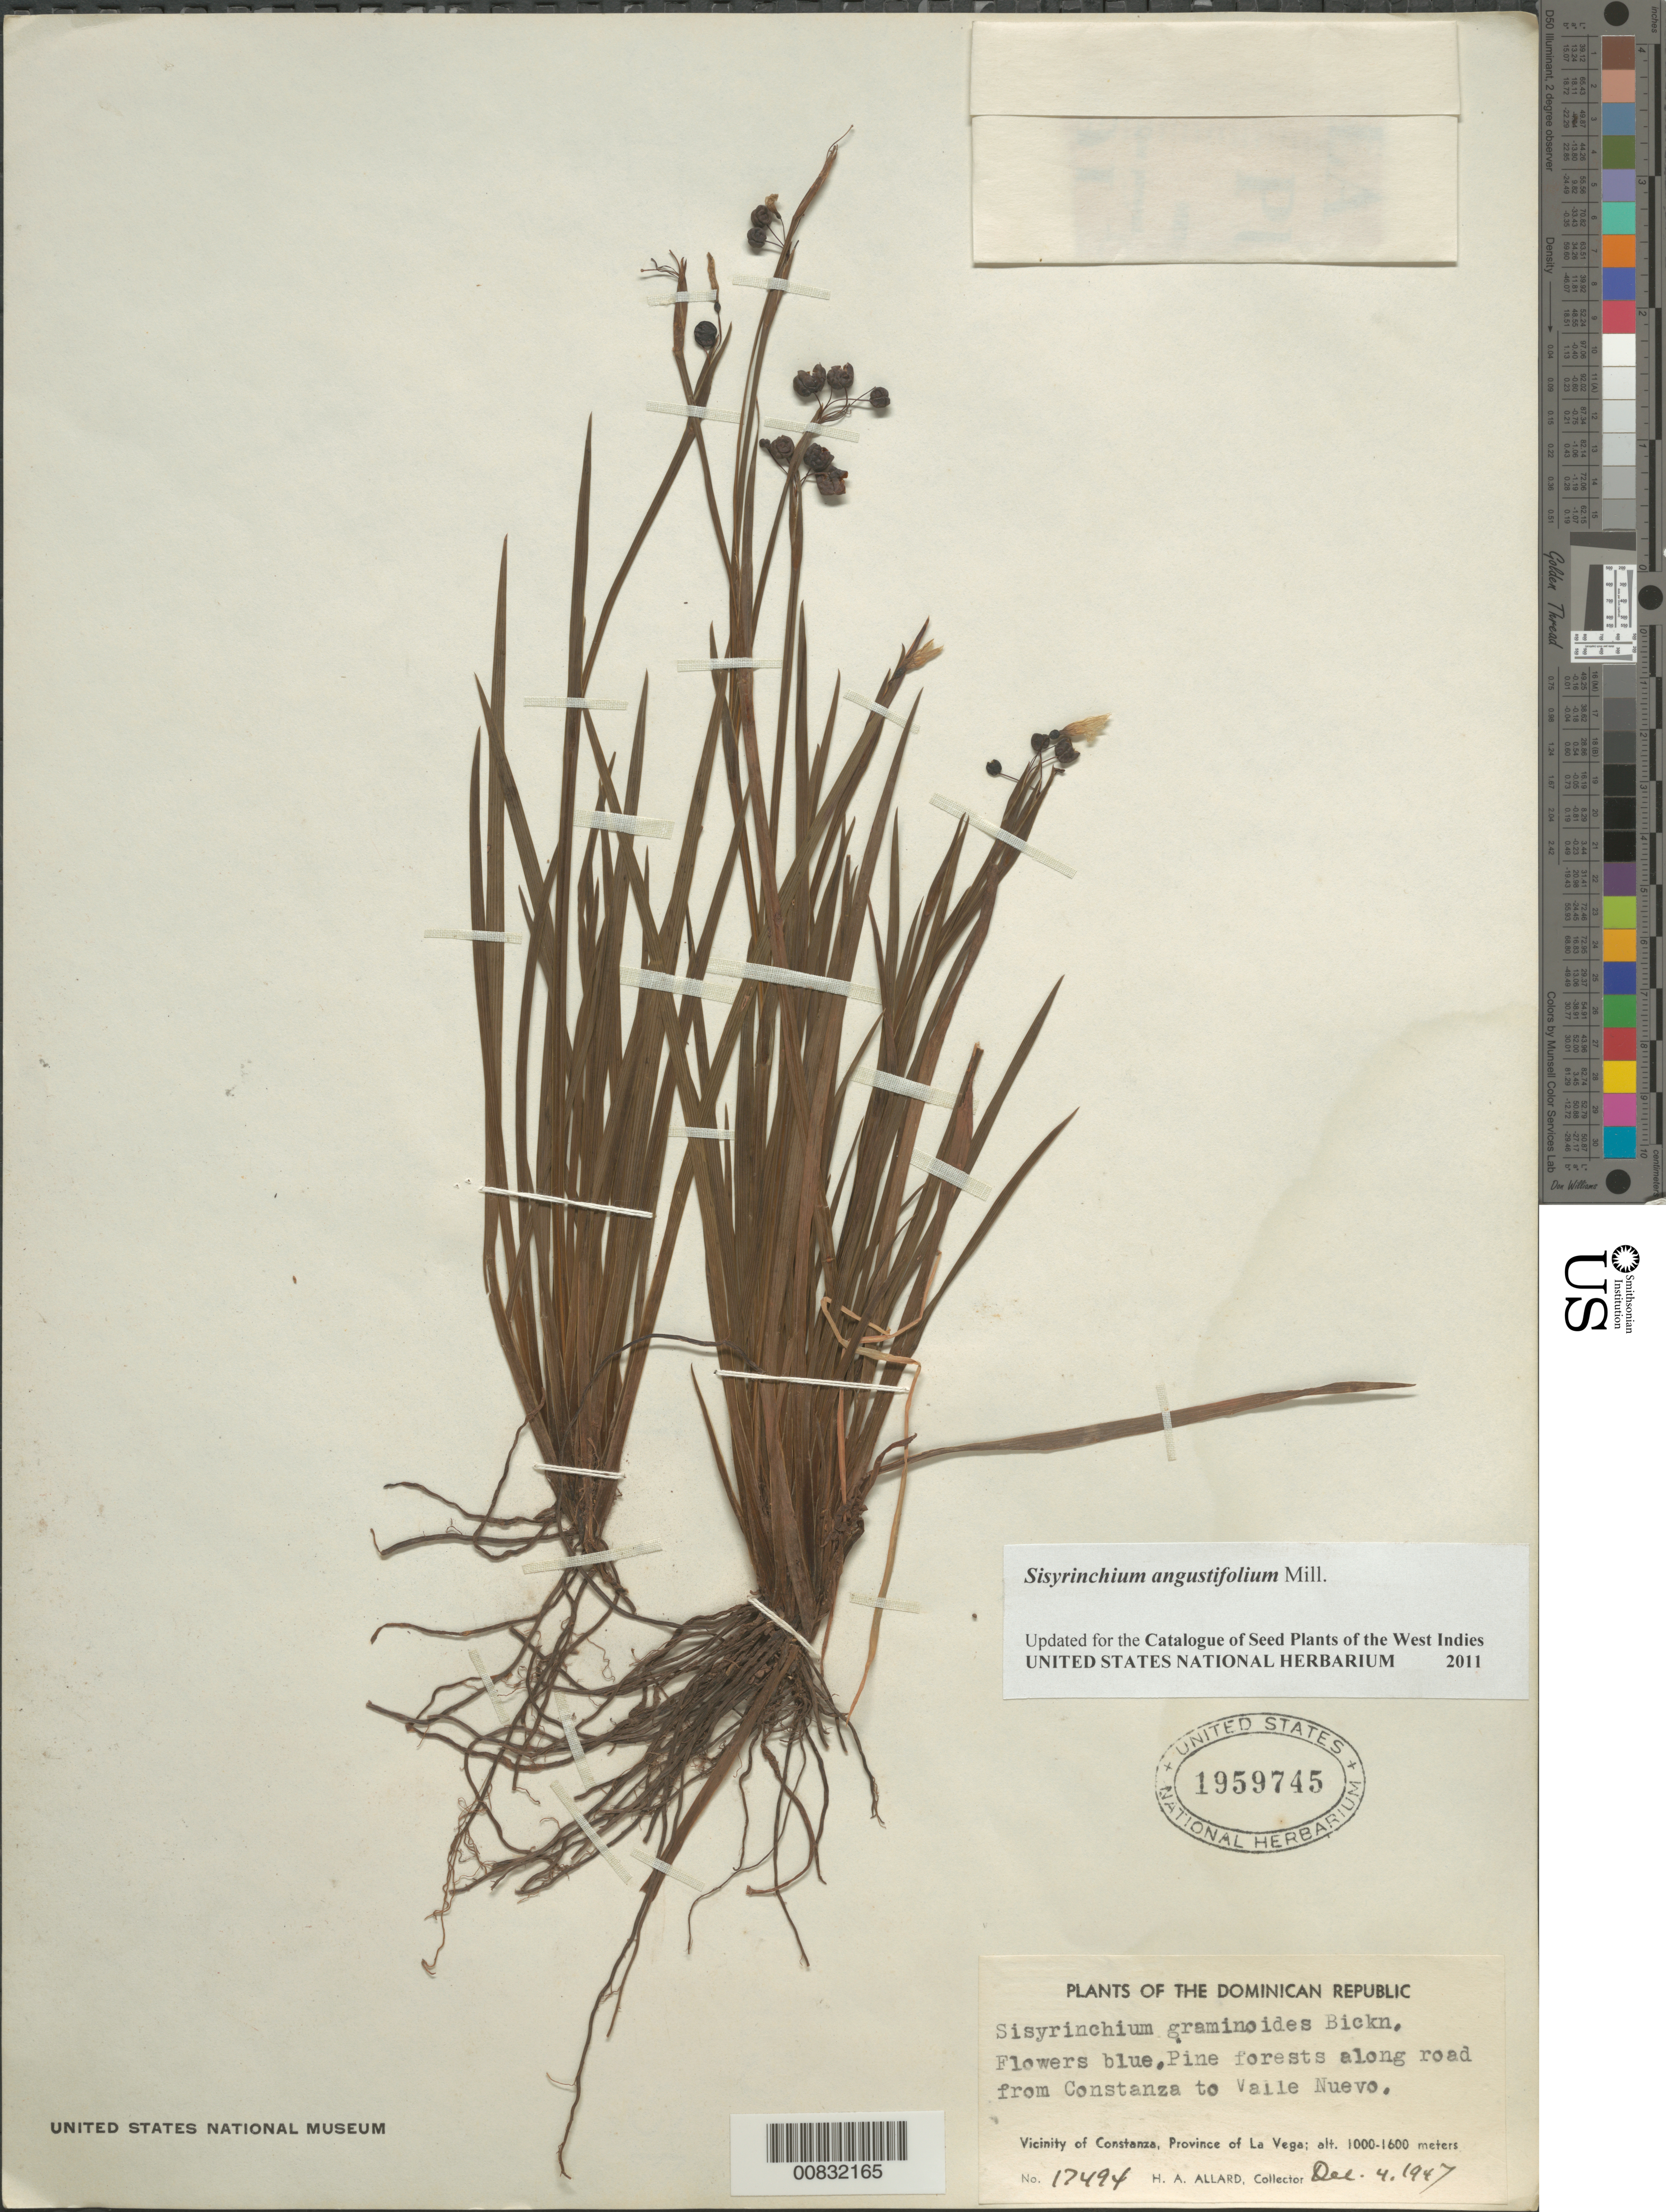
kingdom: Plantae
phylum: Tracheophyta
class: Liliopsida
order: Asparagales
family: Iridaceae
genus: Sisyrinchium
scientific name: Sisyrinchium angustifolium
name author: Mill.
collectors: H. A. Allard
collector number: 17494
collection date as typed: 04 Dec 1947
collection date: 1947-12-04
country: Dominican Republic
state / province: La Vega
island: Hispaniola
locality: Vicinity of Constanza. Along road from Constanza to Valle Nuevo.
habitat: Pine forest.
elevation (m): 1000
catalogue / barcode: US 1959745